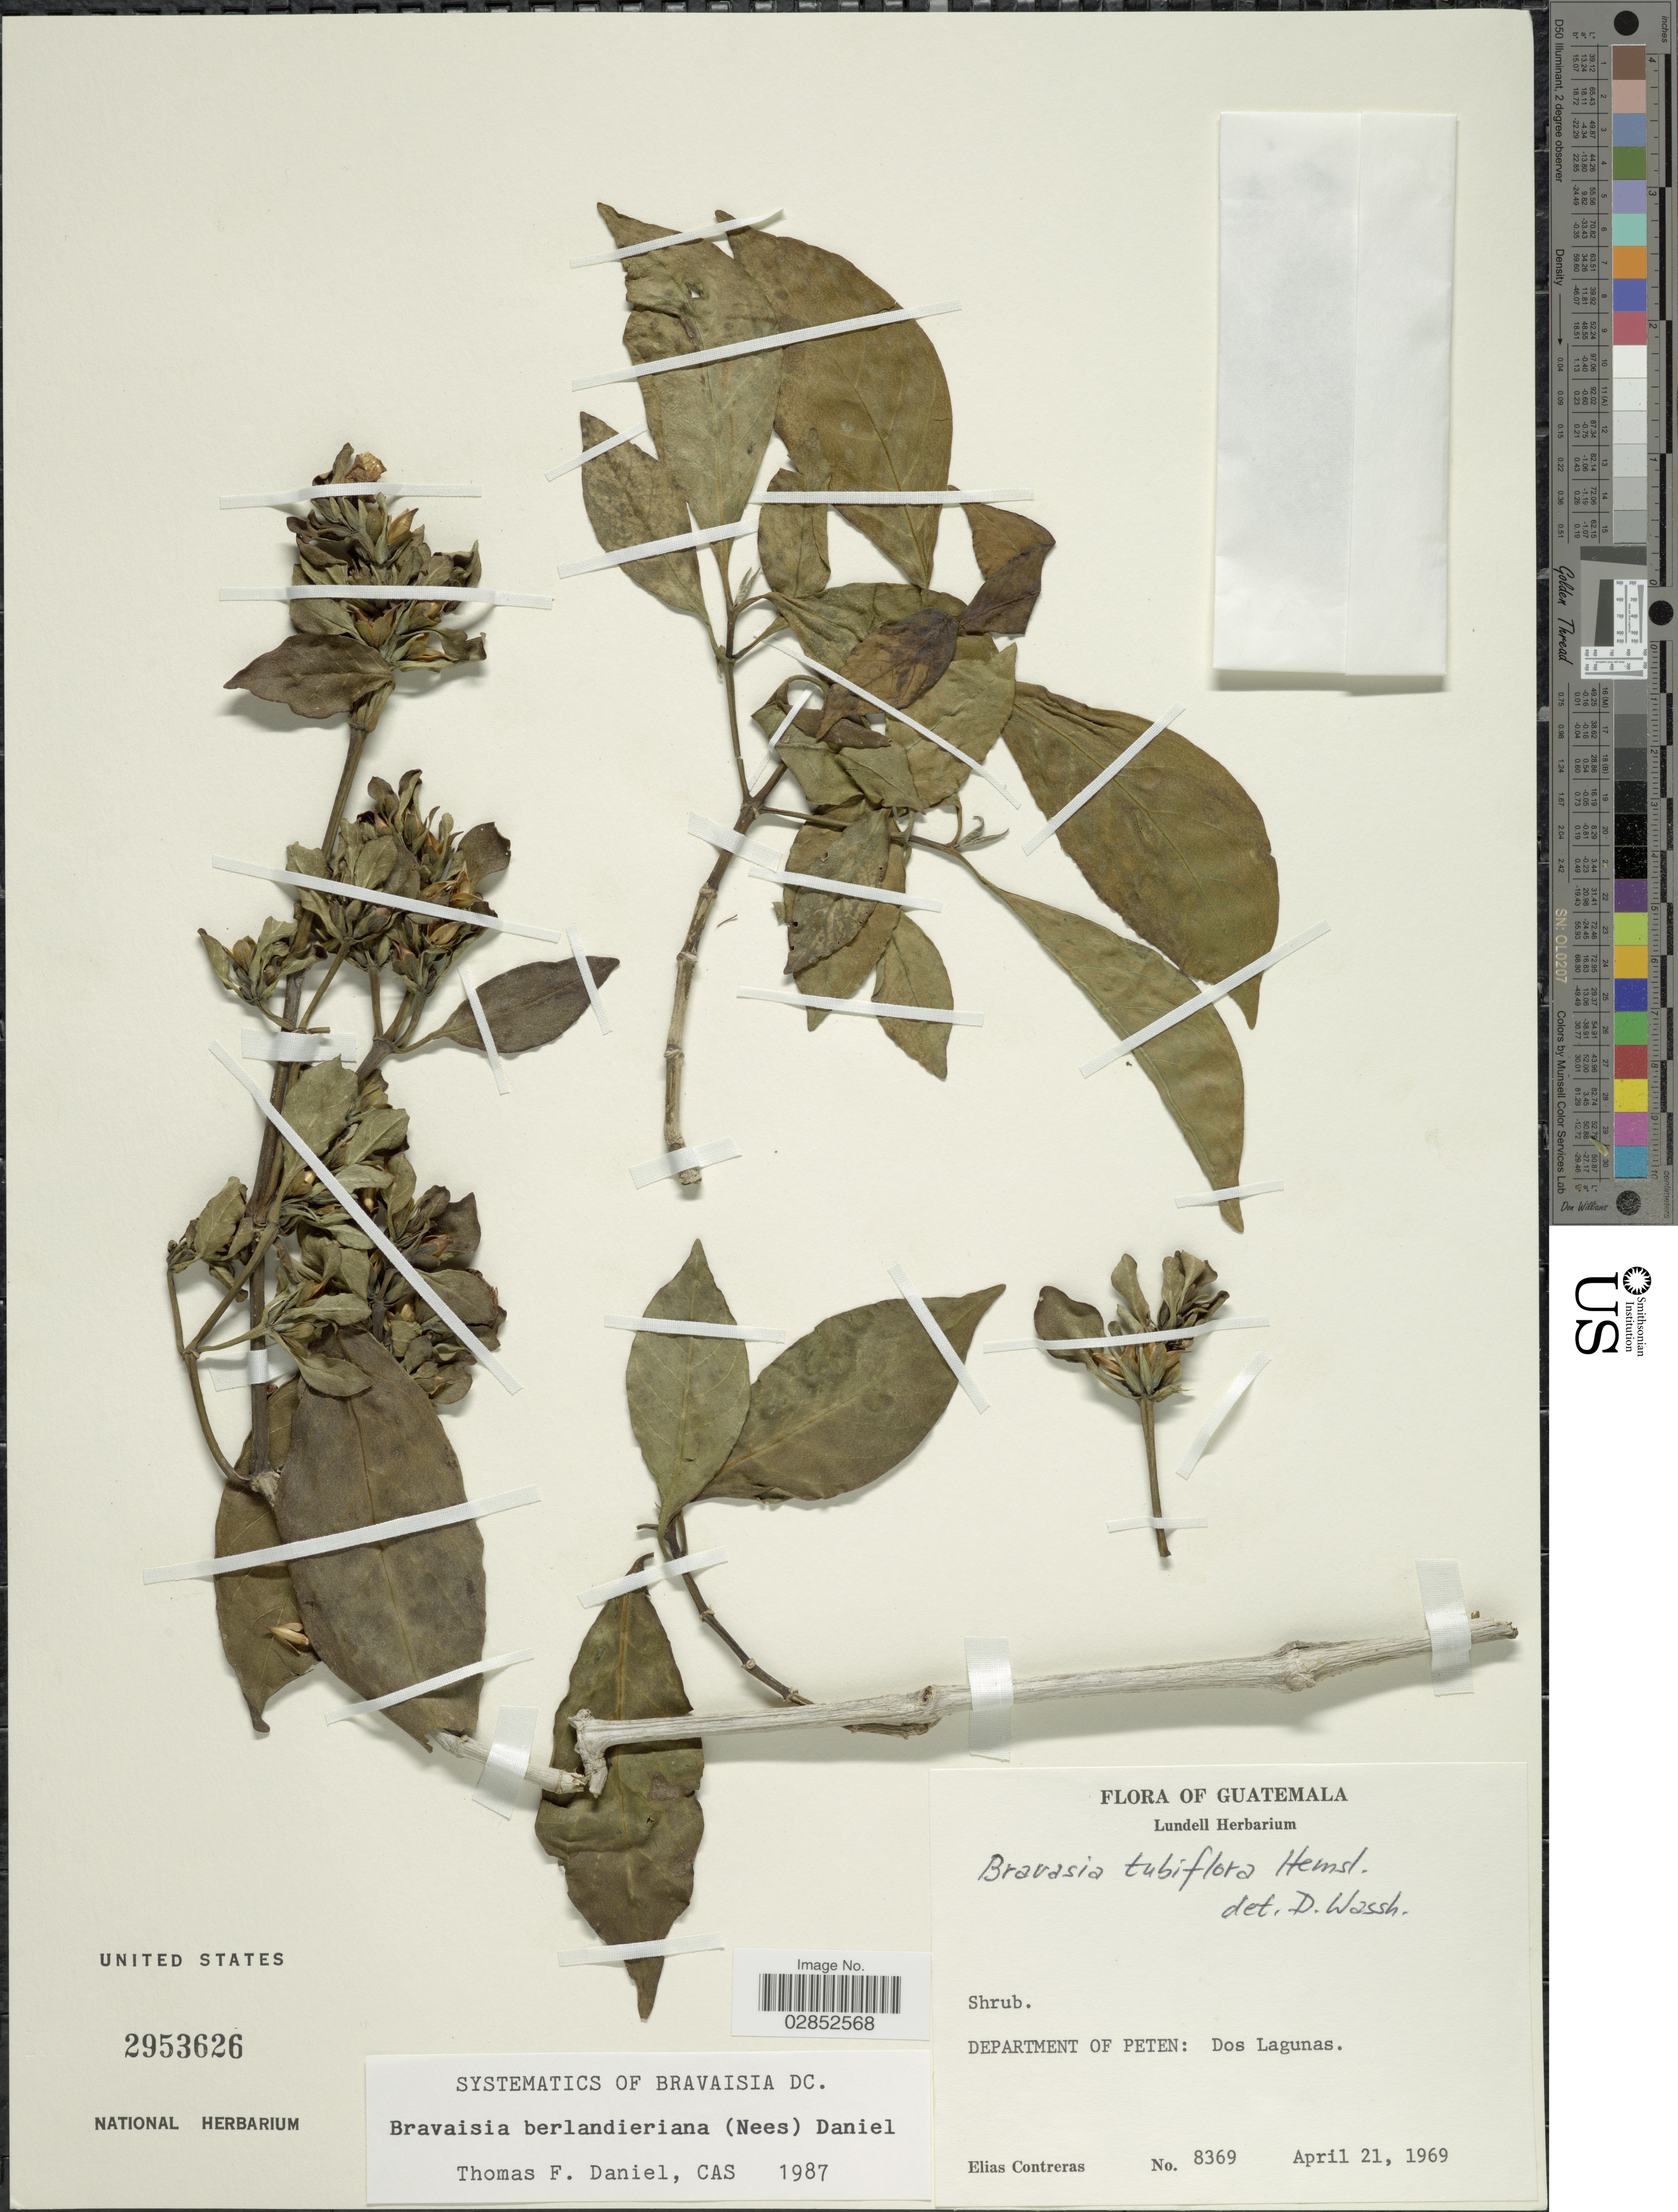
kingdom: Plantae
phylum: Tracheophyta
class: Magnoliopsida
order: Lamiales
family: Acanthaceae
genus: Bravaisia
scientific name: Bravaisia berlandieriana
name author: (Nees) T.F. Daniel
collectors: E. Contreras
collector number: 8369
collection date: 1969-04-21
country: Guatemala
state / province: El Petén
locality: Department of Peten: Dos Lagunas.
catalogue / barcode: US 2953626